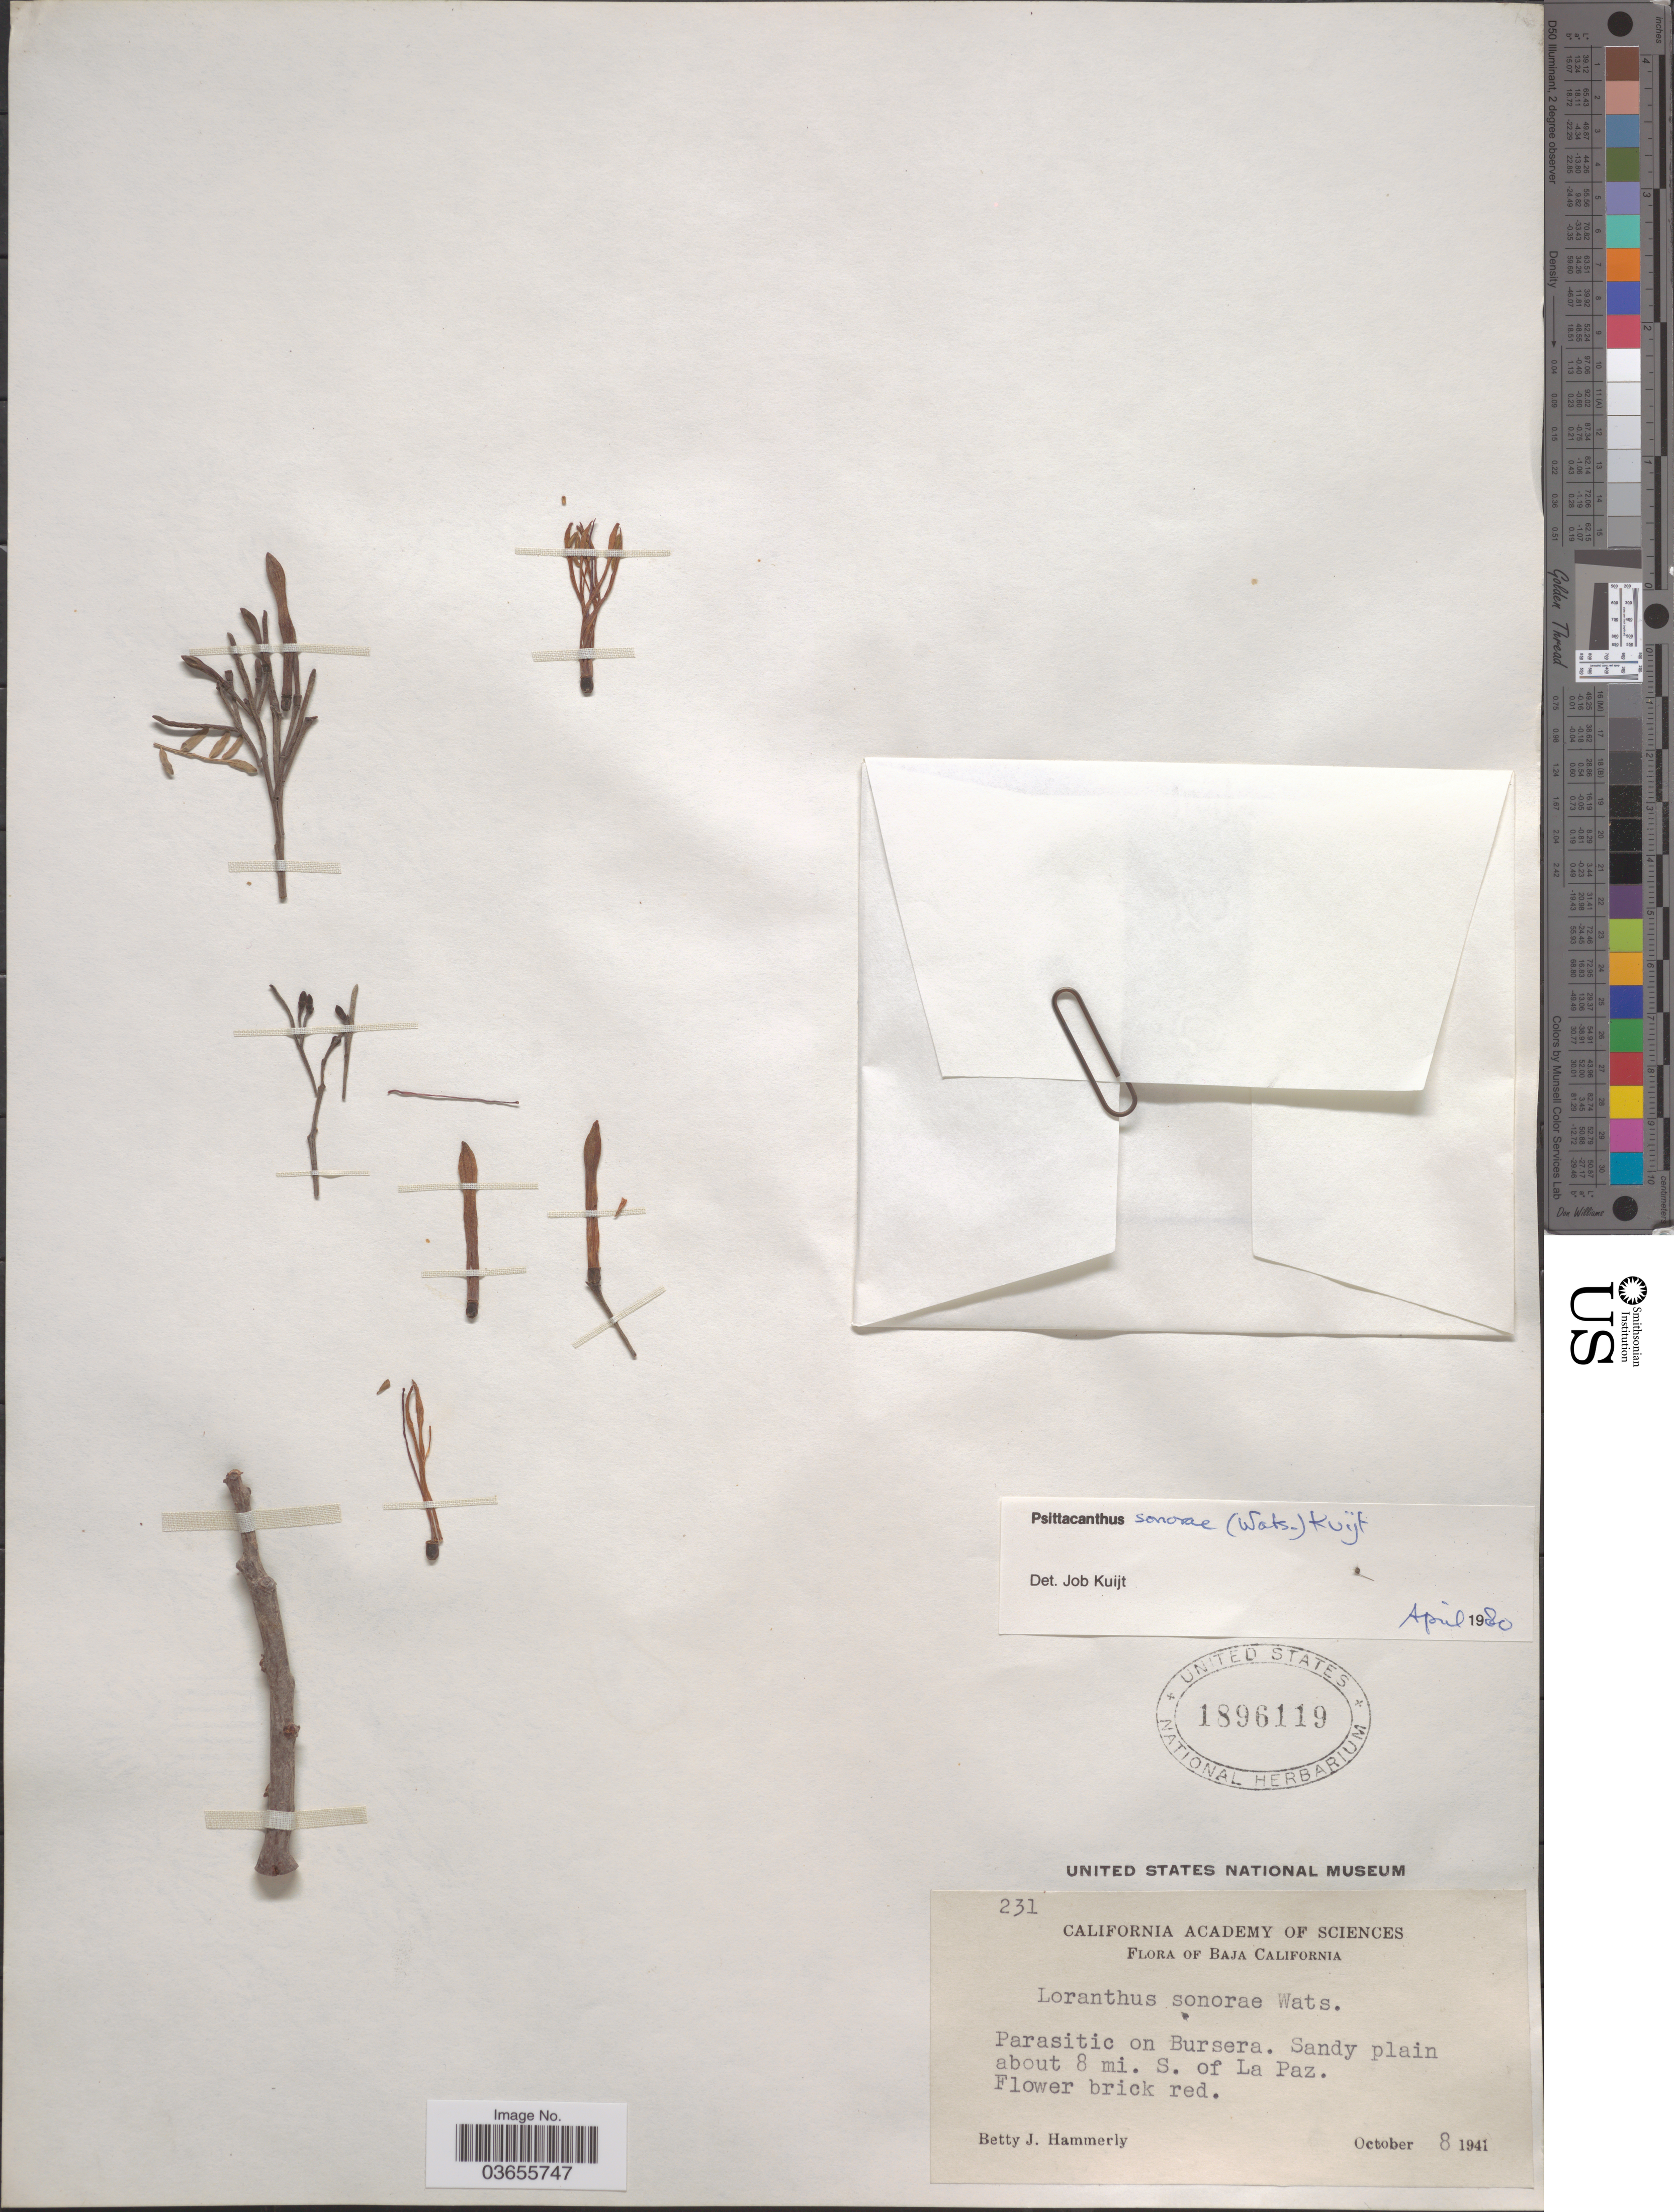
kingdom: Plantae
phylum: Tracheophyta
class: Magnoliopsida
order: Santalales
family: Loranthaceae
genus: Psittacanthus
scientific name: Psittacanthus sonorae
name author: (S. Watson) Kuijt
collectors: B. J. Hammerly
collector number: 231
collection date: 1941-10-08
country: Mexico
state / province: Baja California Sur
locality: Sandy plain about 8 mi. S. of La Paz.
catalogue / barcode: US 1896119